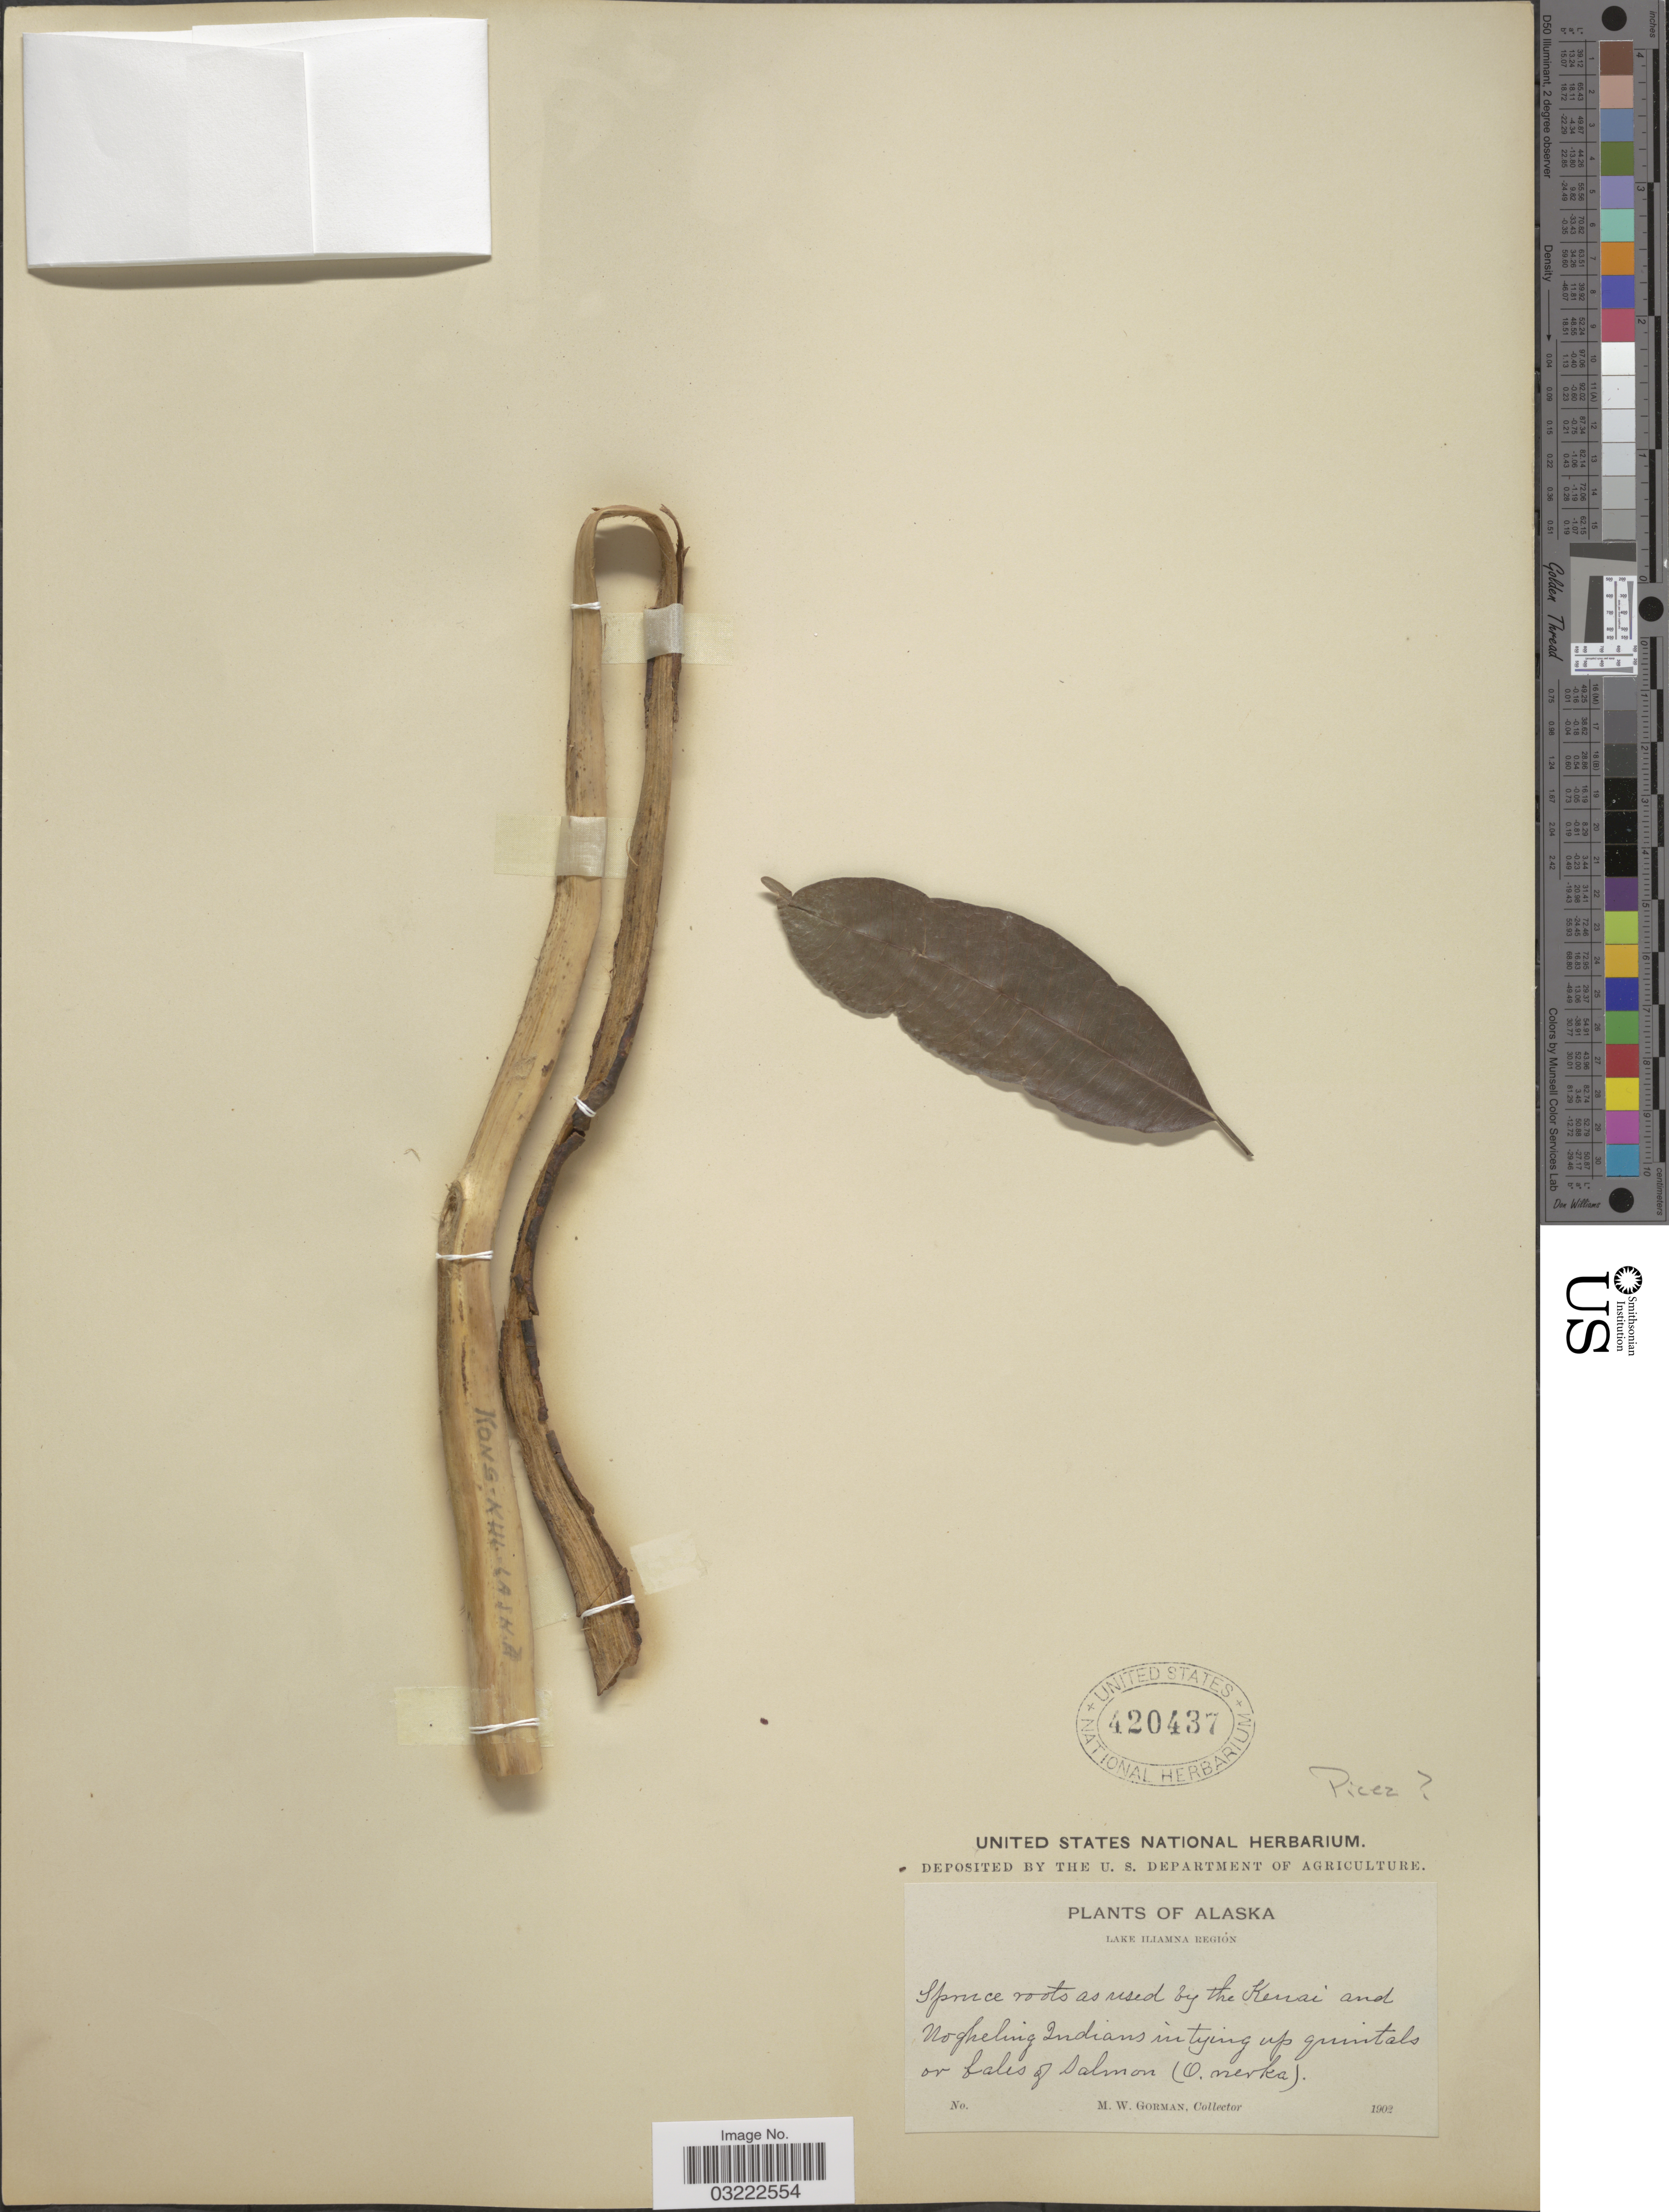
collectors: M. W. Gorman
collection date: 1902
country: United States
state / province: Alaska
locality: Lake Iliamna Región.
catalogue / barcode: US 420437